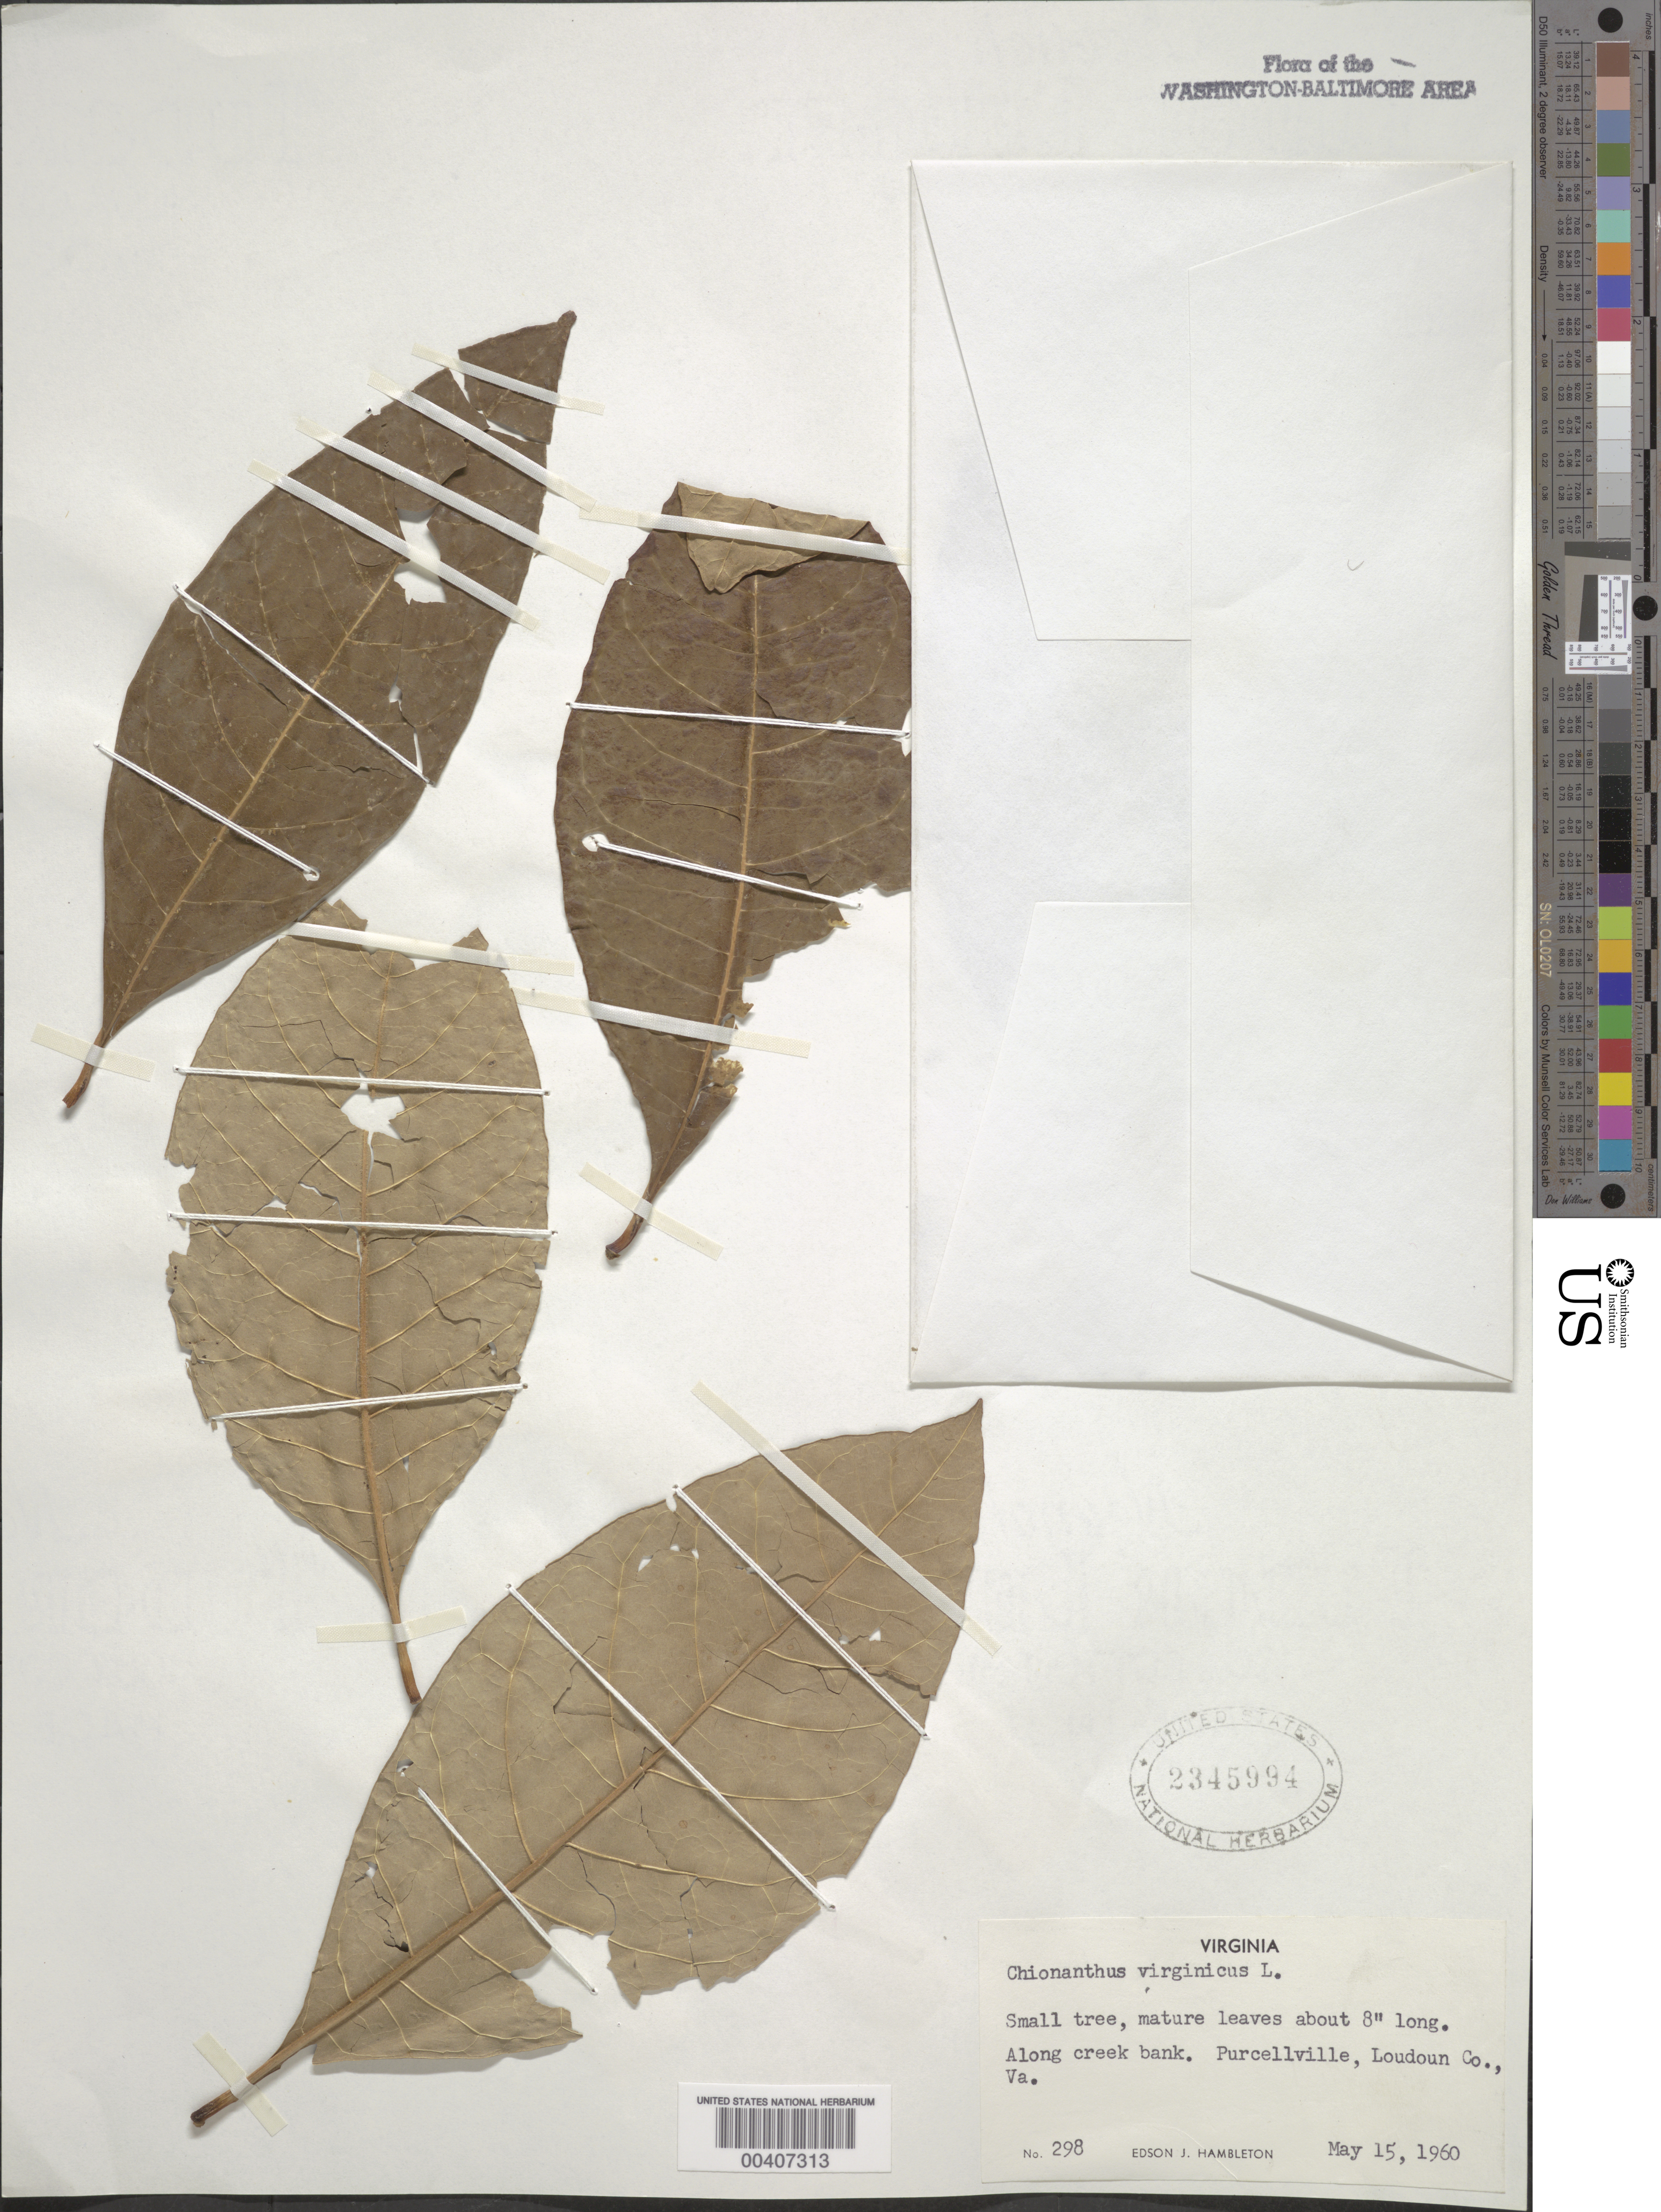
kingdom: Plantae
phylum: Tracheophyta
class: Magnoliopsida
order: Lamiales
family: Oleaceae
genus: Chionanthus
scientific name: Chionanthus virginicus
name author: L.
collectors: E. Hambleton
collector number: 298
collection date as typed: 15 May 1960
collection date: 1960-05-15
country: United States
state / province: Virginia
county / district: Loudoun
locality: Purcellville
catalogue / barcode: US 2345994